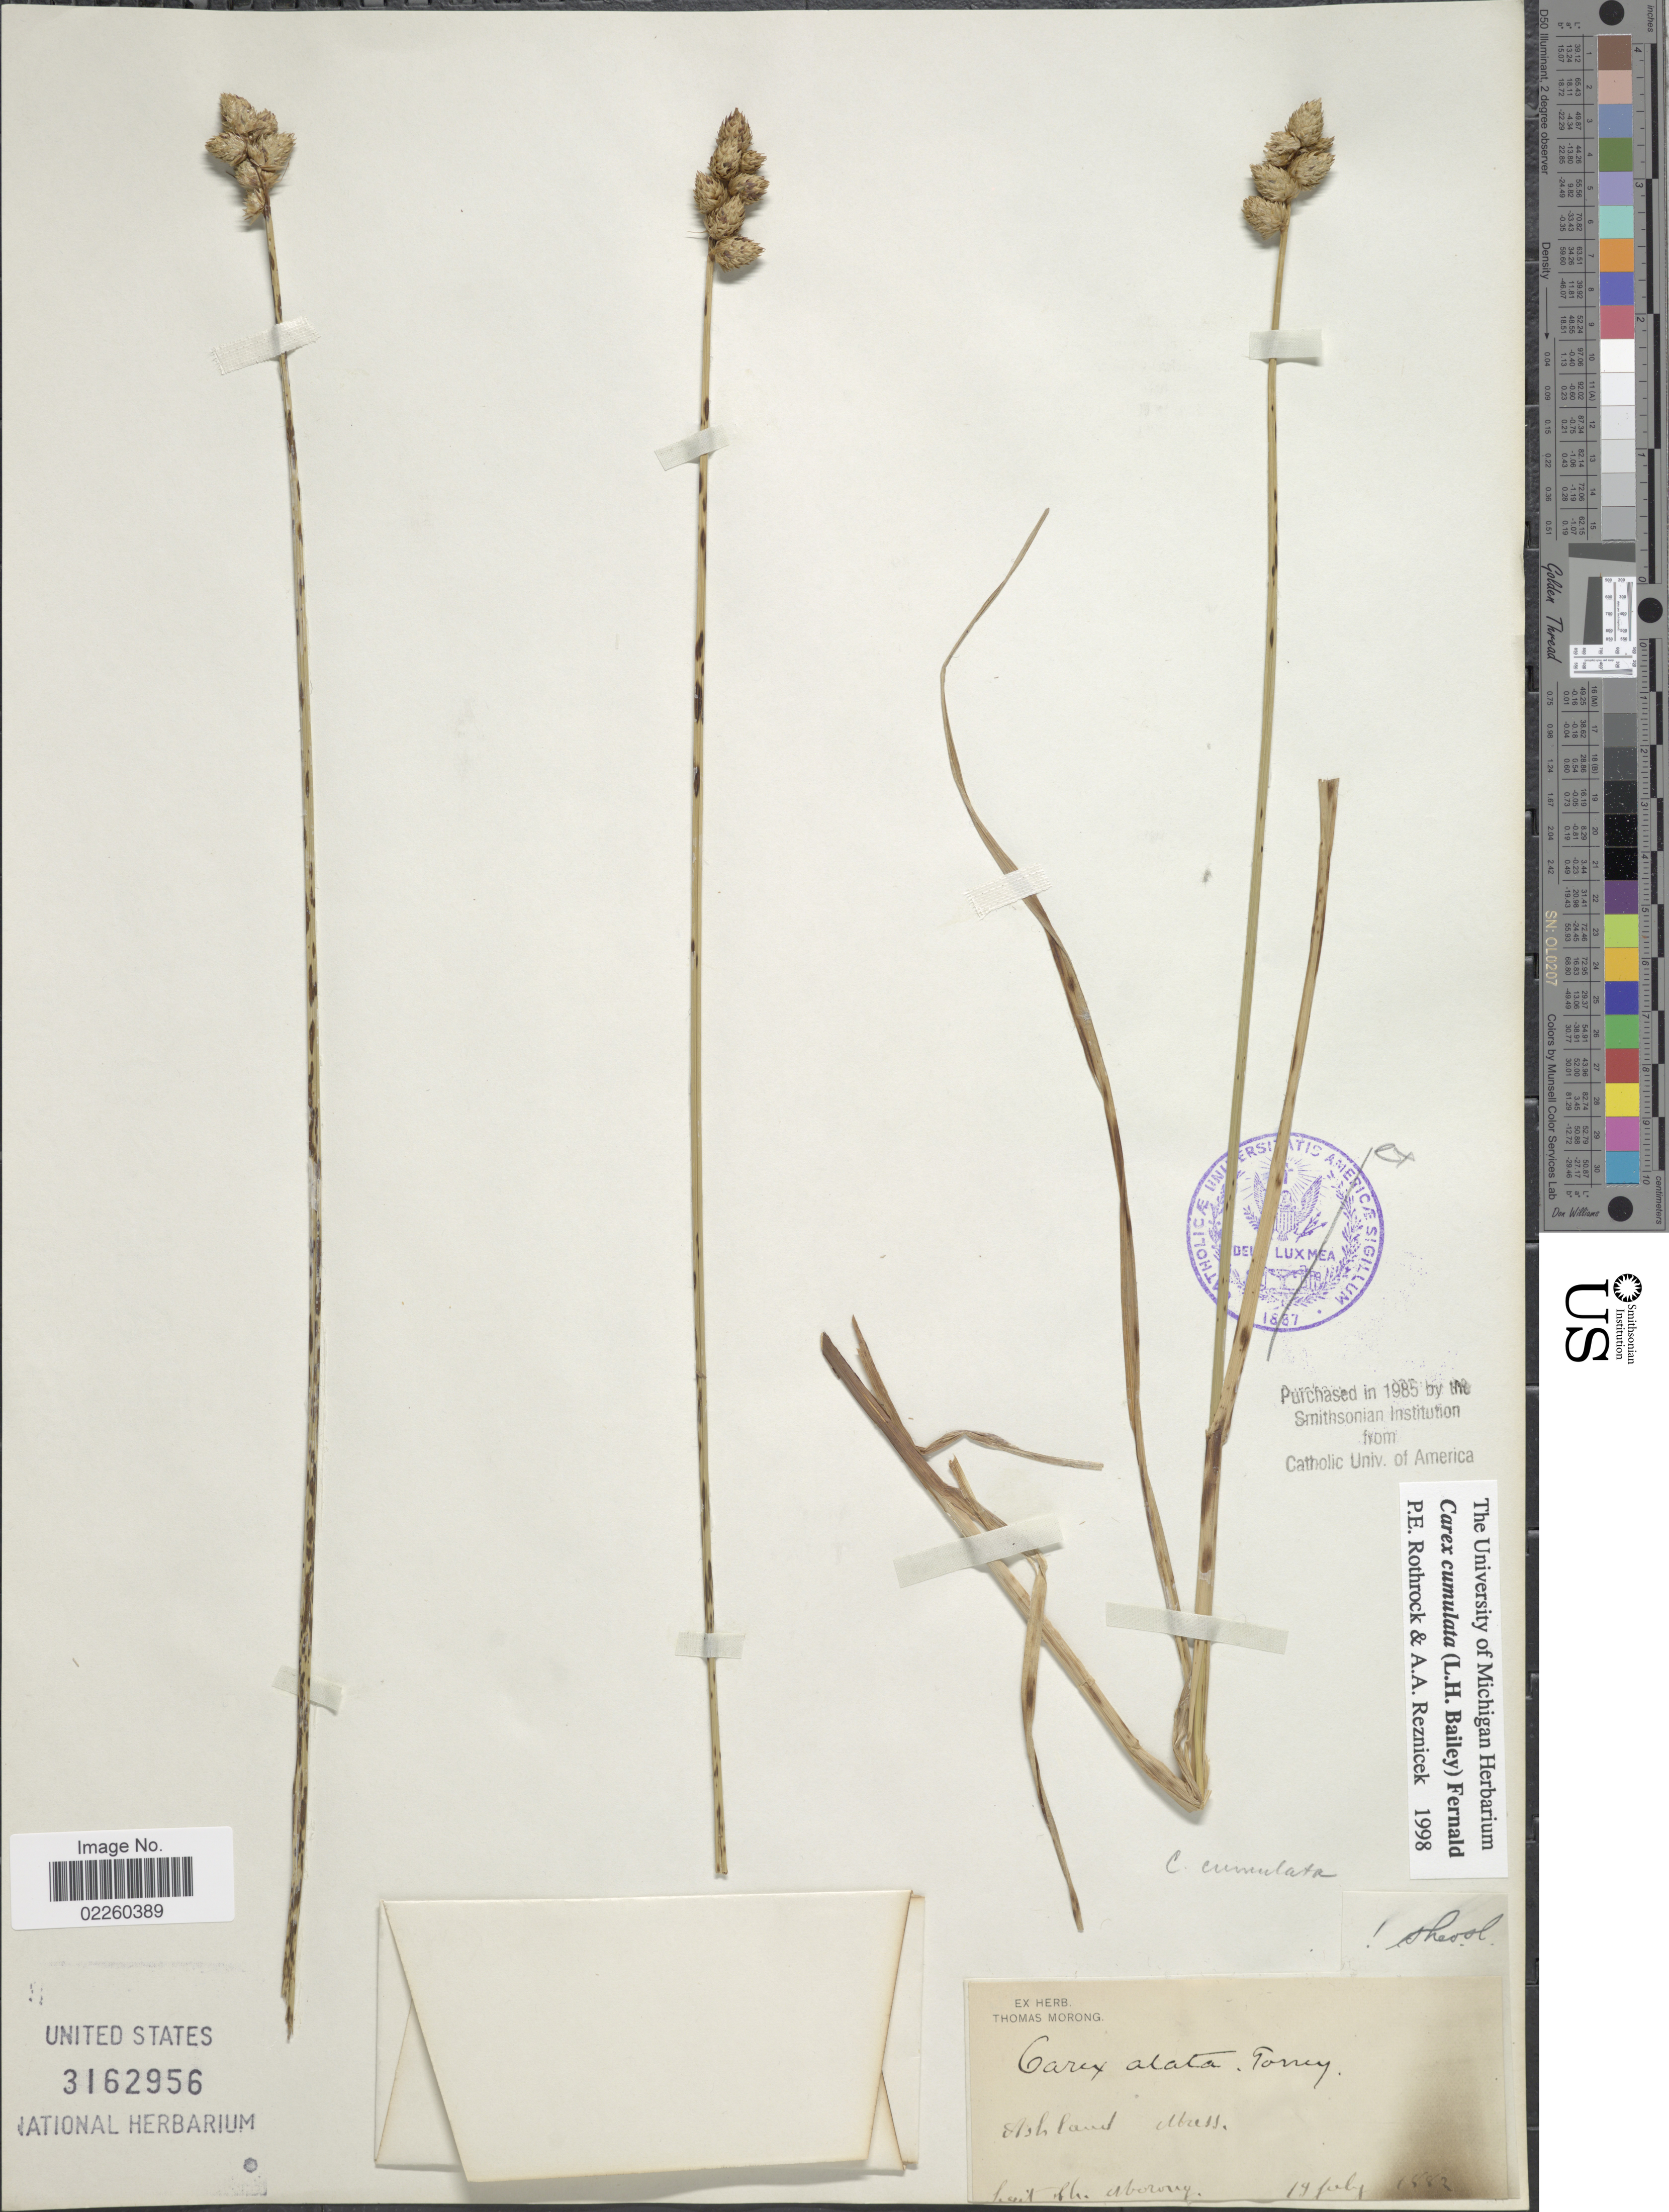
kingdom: Plantae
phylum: Tracheophyta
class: Liliopsida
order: Poales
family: Cyperaceae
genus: Carex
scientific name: Carex cumulata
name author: (L.H. Bailey) Mack.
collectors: Aborong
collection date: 1882-07-19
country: United States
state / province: Massachusetts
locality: Ashland.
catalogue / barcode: US 3162956